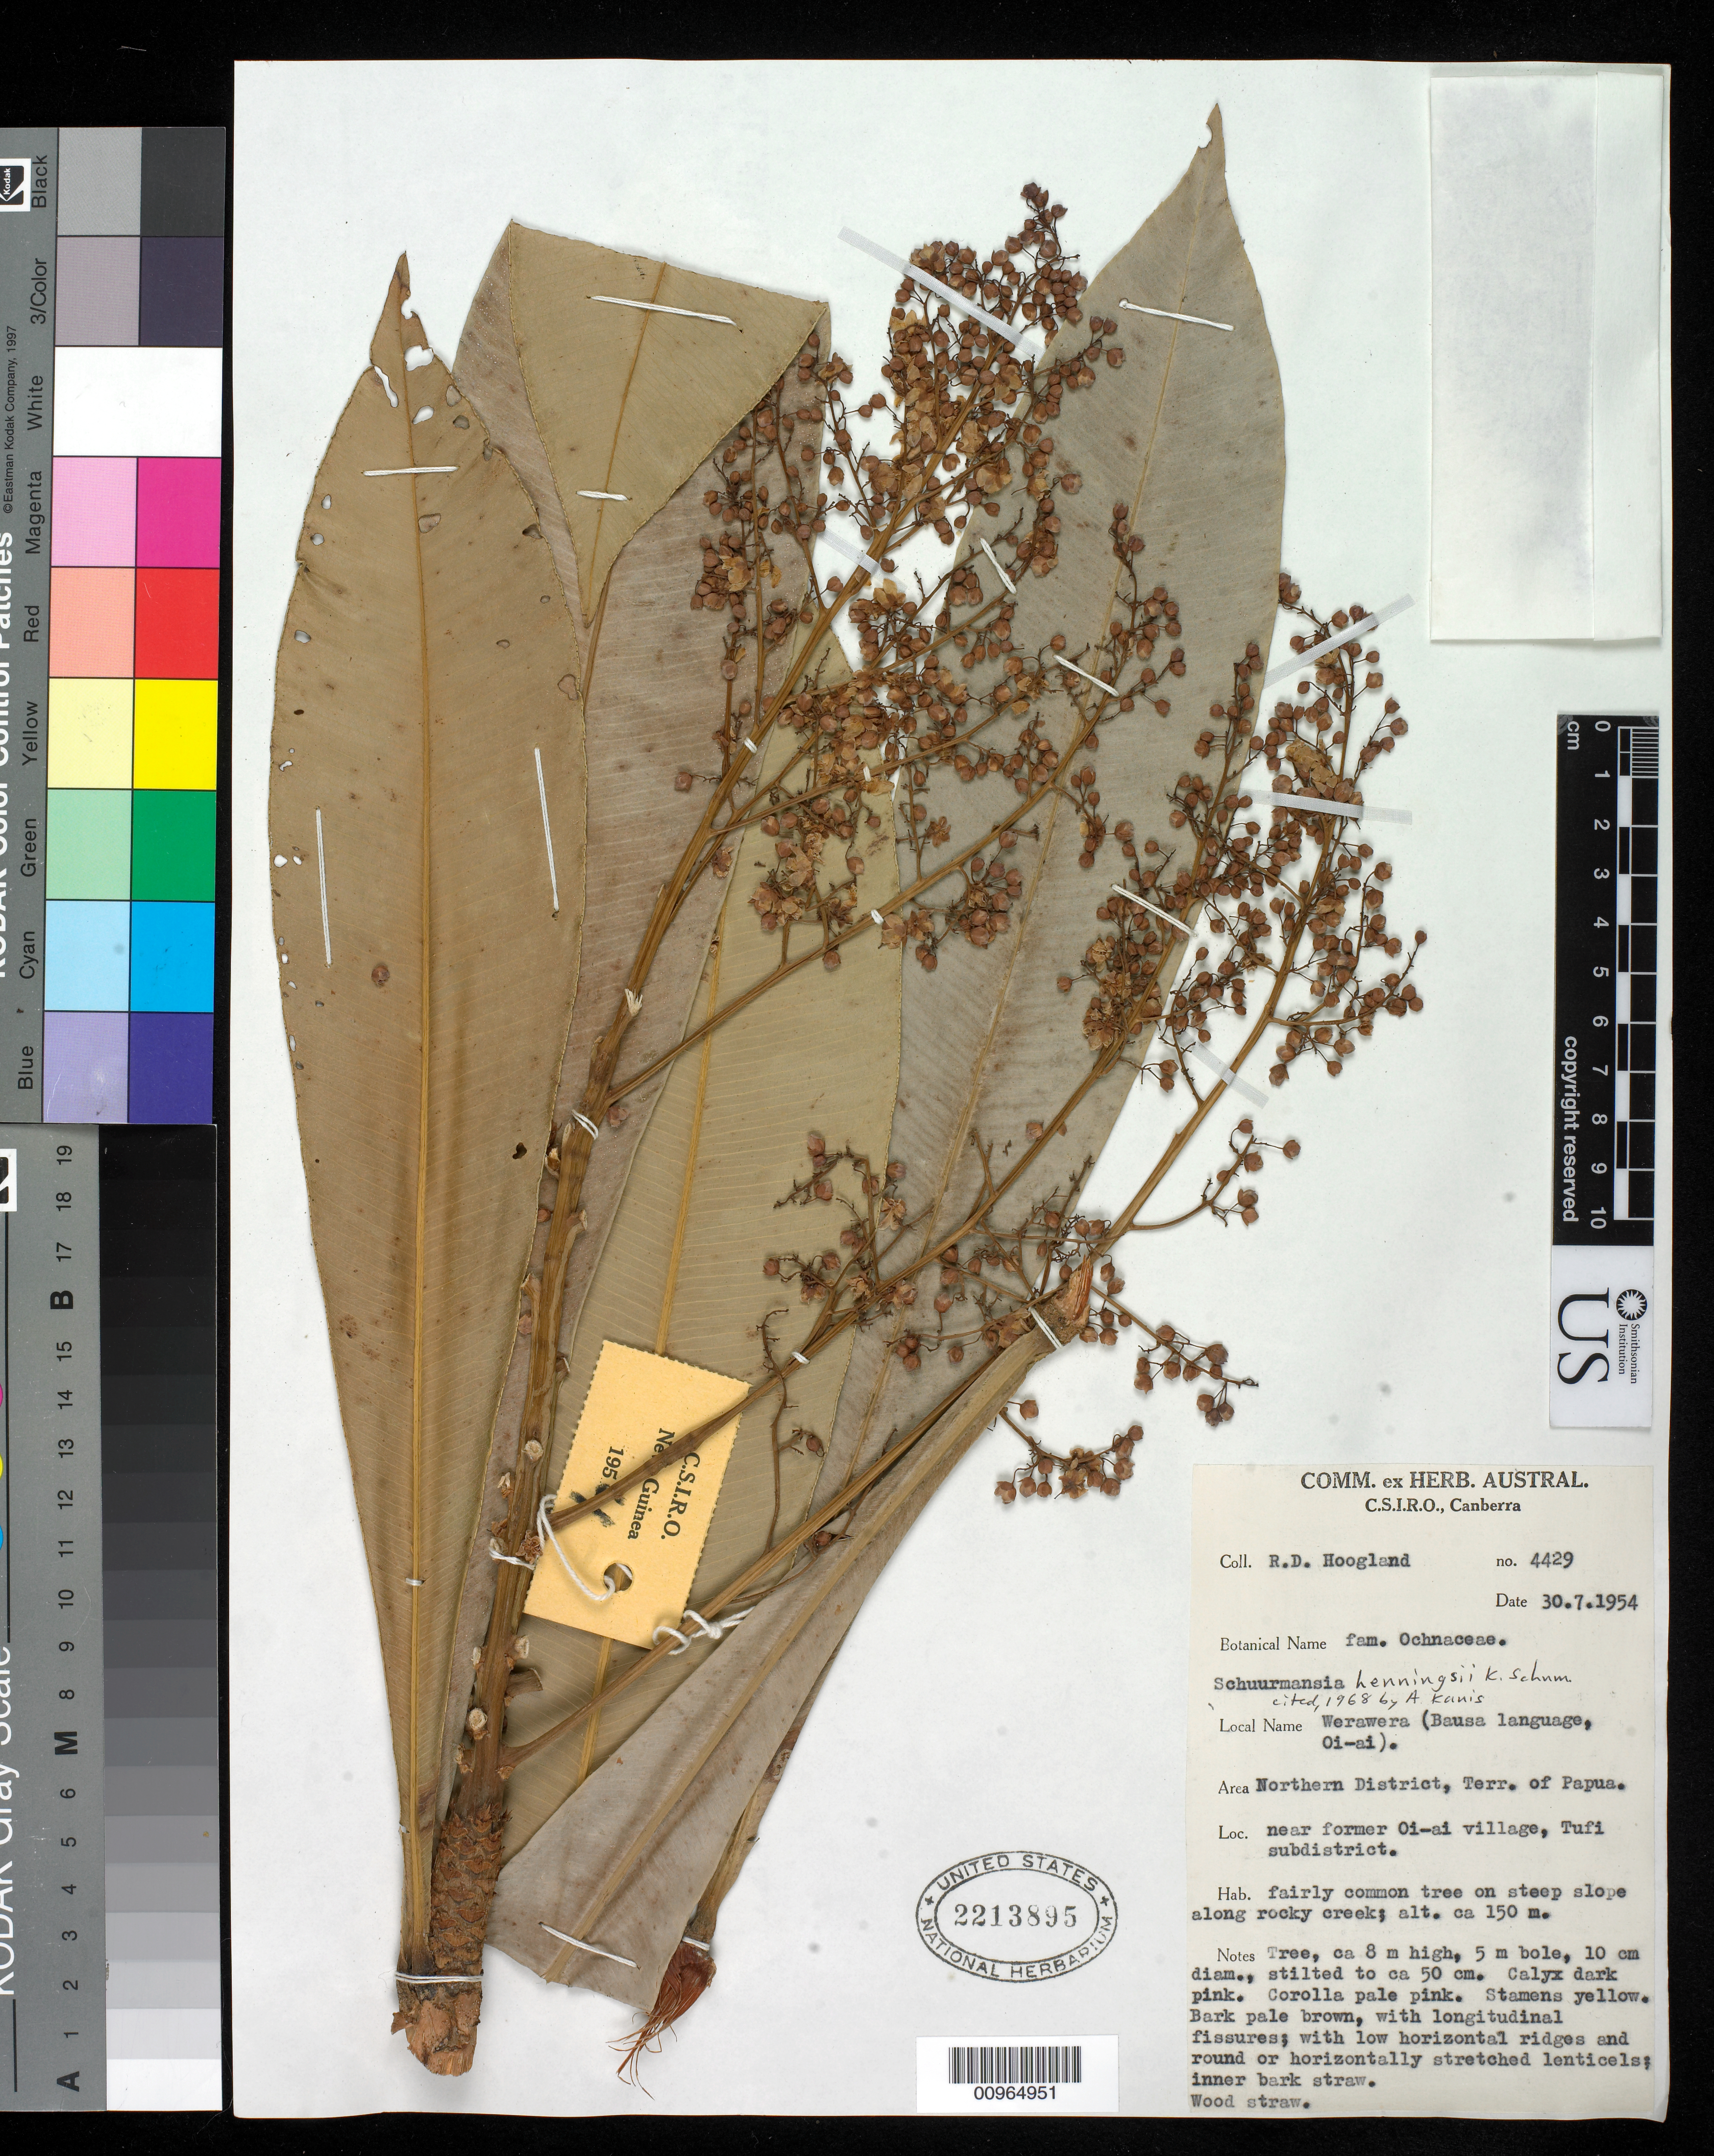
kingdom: Plantae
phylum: Tracheophyta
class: Magnoliopsida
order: Malpighiales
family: Ochnaceae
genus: Schuurmansia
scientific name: Schuurmansia henningsii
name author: K. Schum.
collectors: R. D. Hoogland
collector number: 4429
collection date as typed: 30 Jul 1954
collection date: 1954-07-30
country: Papua New Guinea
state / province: Northern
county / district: Tufi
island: New Guinea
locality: near former Oi-ai village, Tufi subdistrict; fairly common on steep slope along rocky creek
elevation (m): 150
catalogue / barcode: US 2213895